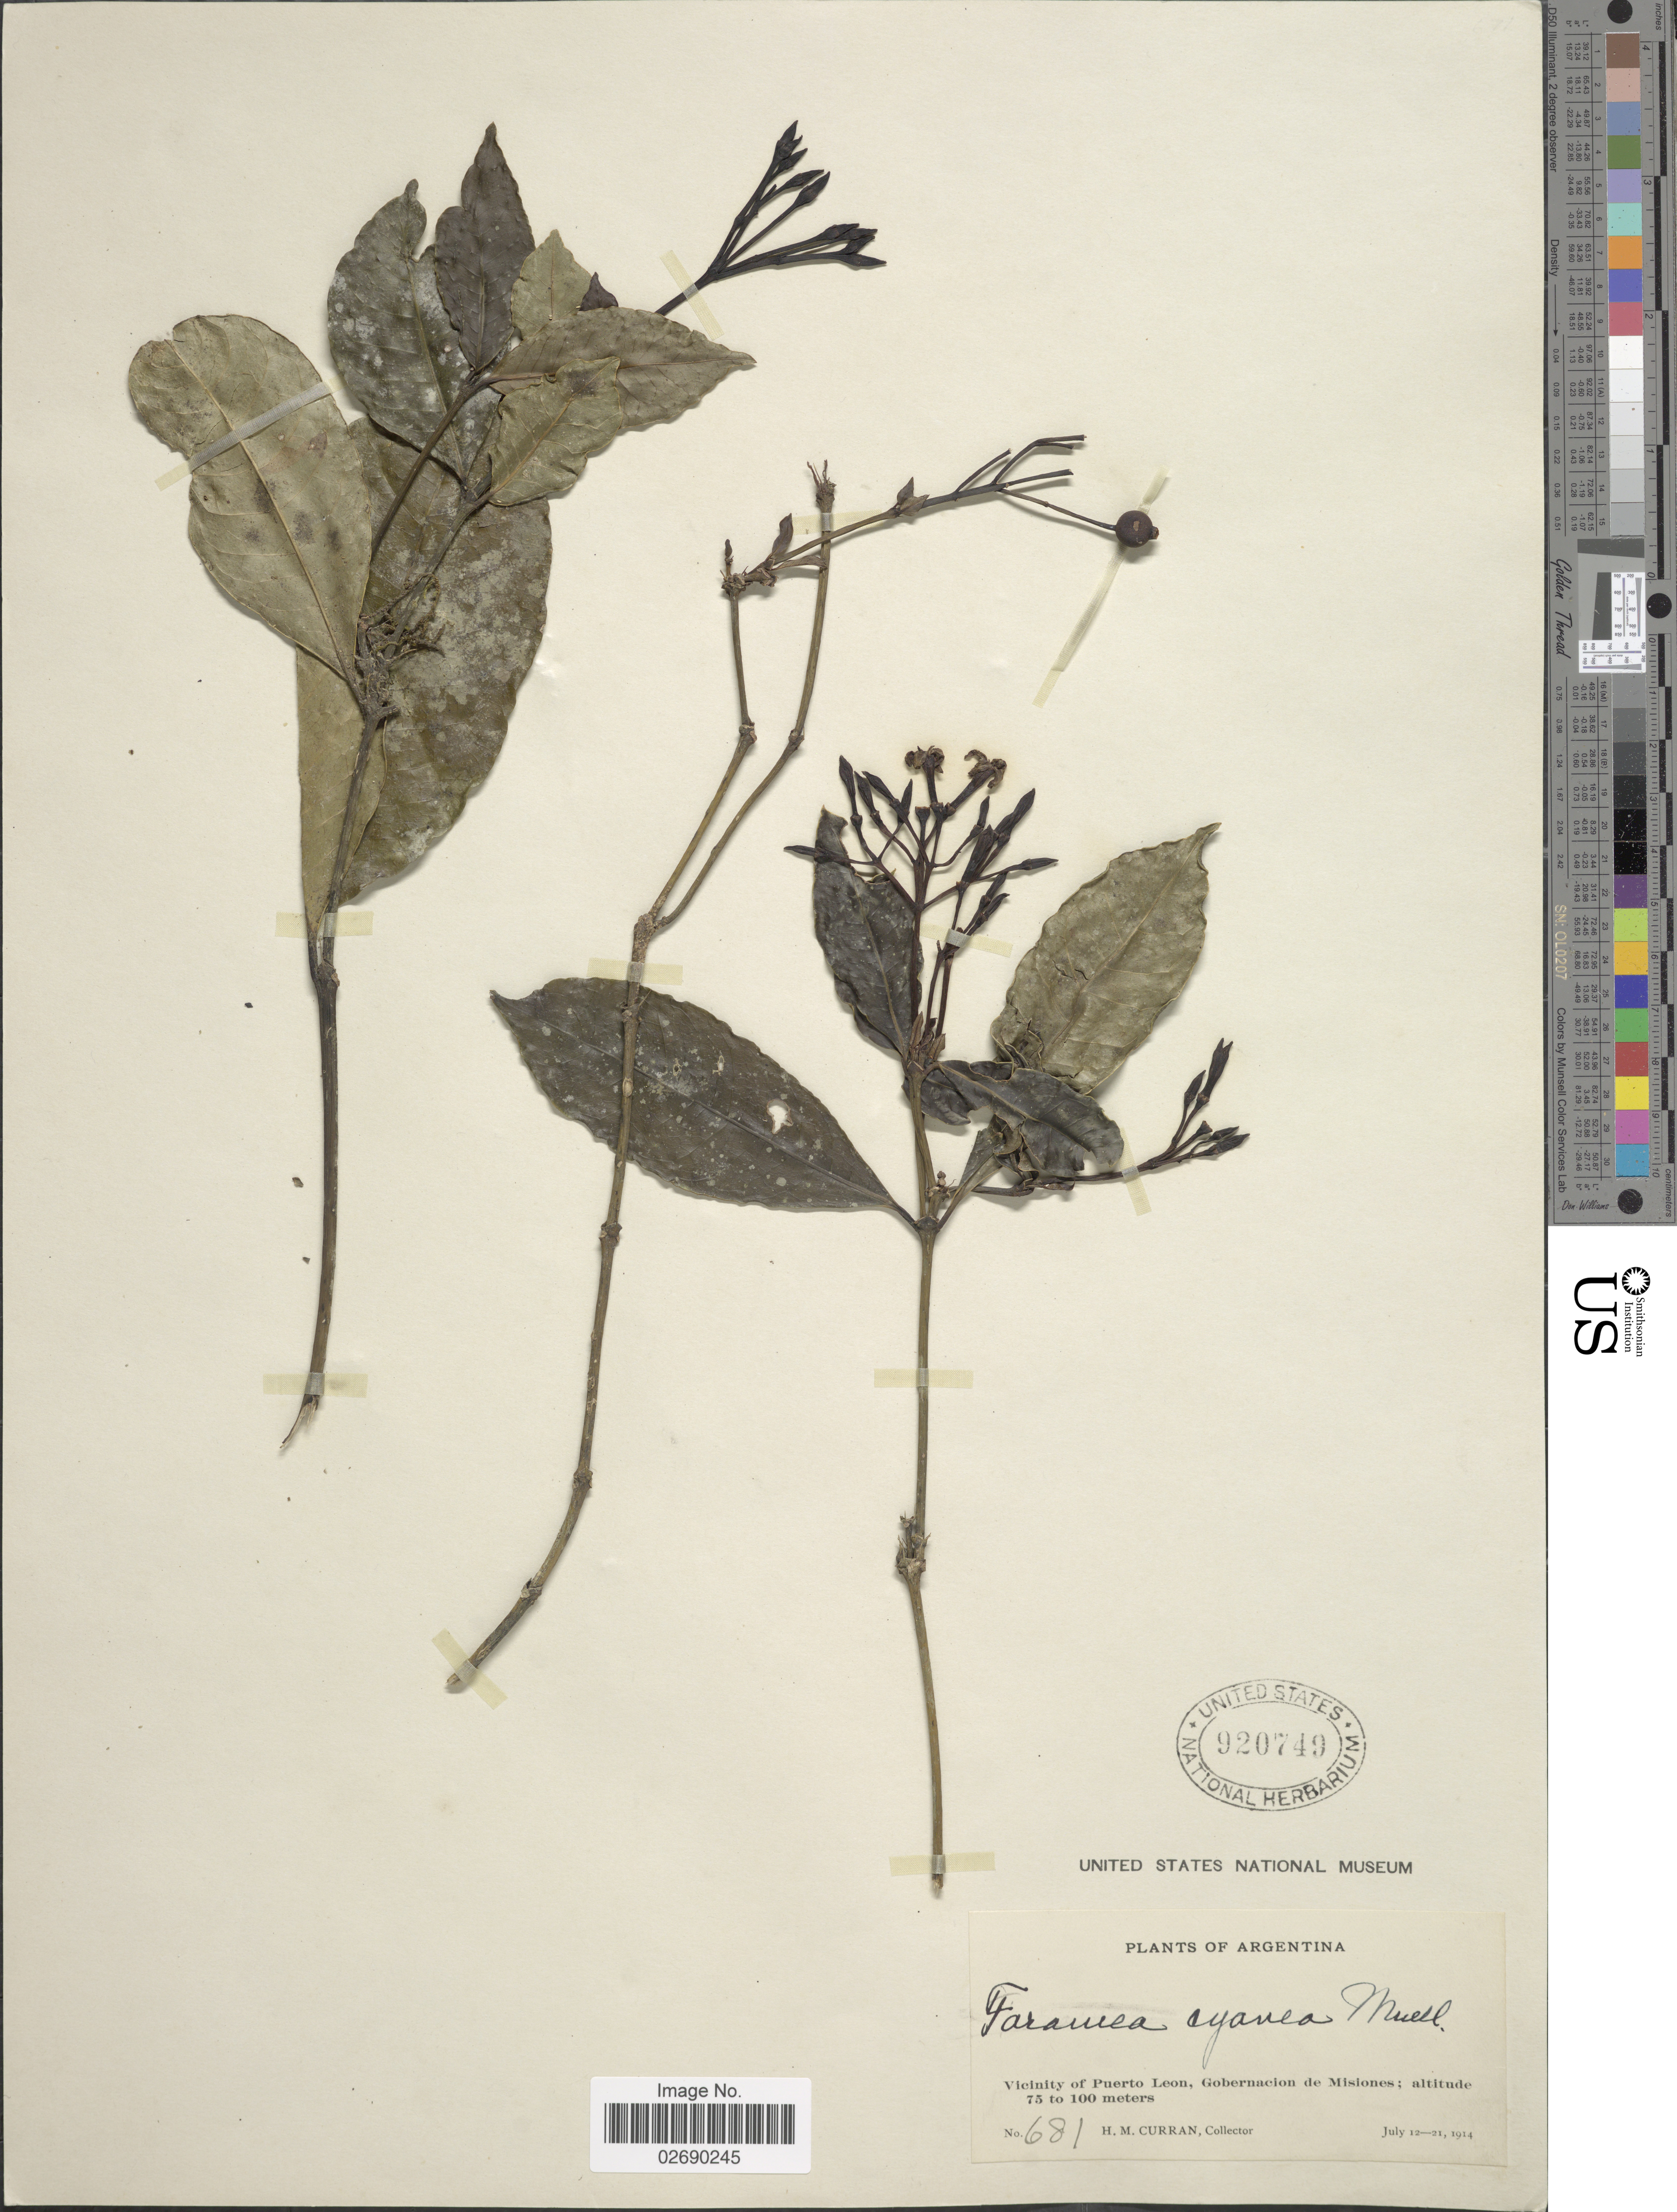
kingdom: Plantae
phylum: Tracheophyta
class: Magnoliopsida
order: Gentianales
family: Rubiaceae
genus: Faramea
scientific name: Faramea cyanea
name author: Müll. Arg.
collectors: H. M. Curran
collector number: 681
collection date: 1914-07-12/1914-07-21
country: Argentina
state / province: Misiones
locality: Vicinity of Puerto Leon, Gobernacion de Misiones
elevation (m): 75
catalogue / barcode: US 920749